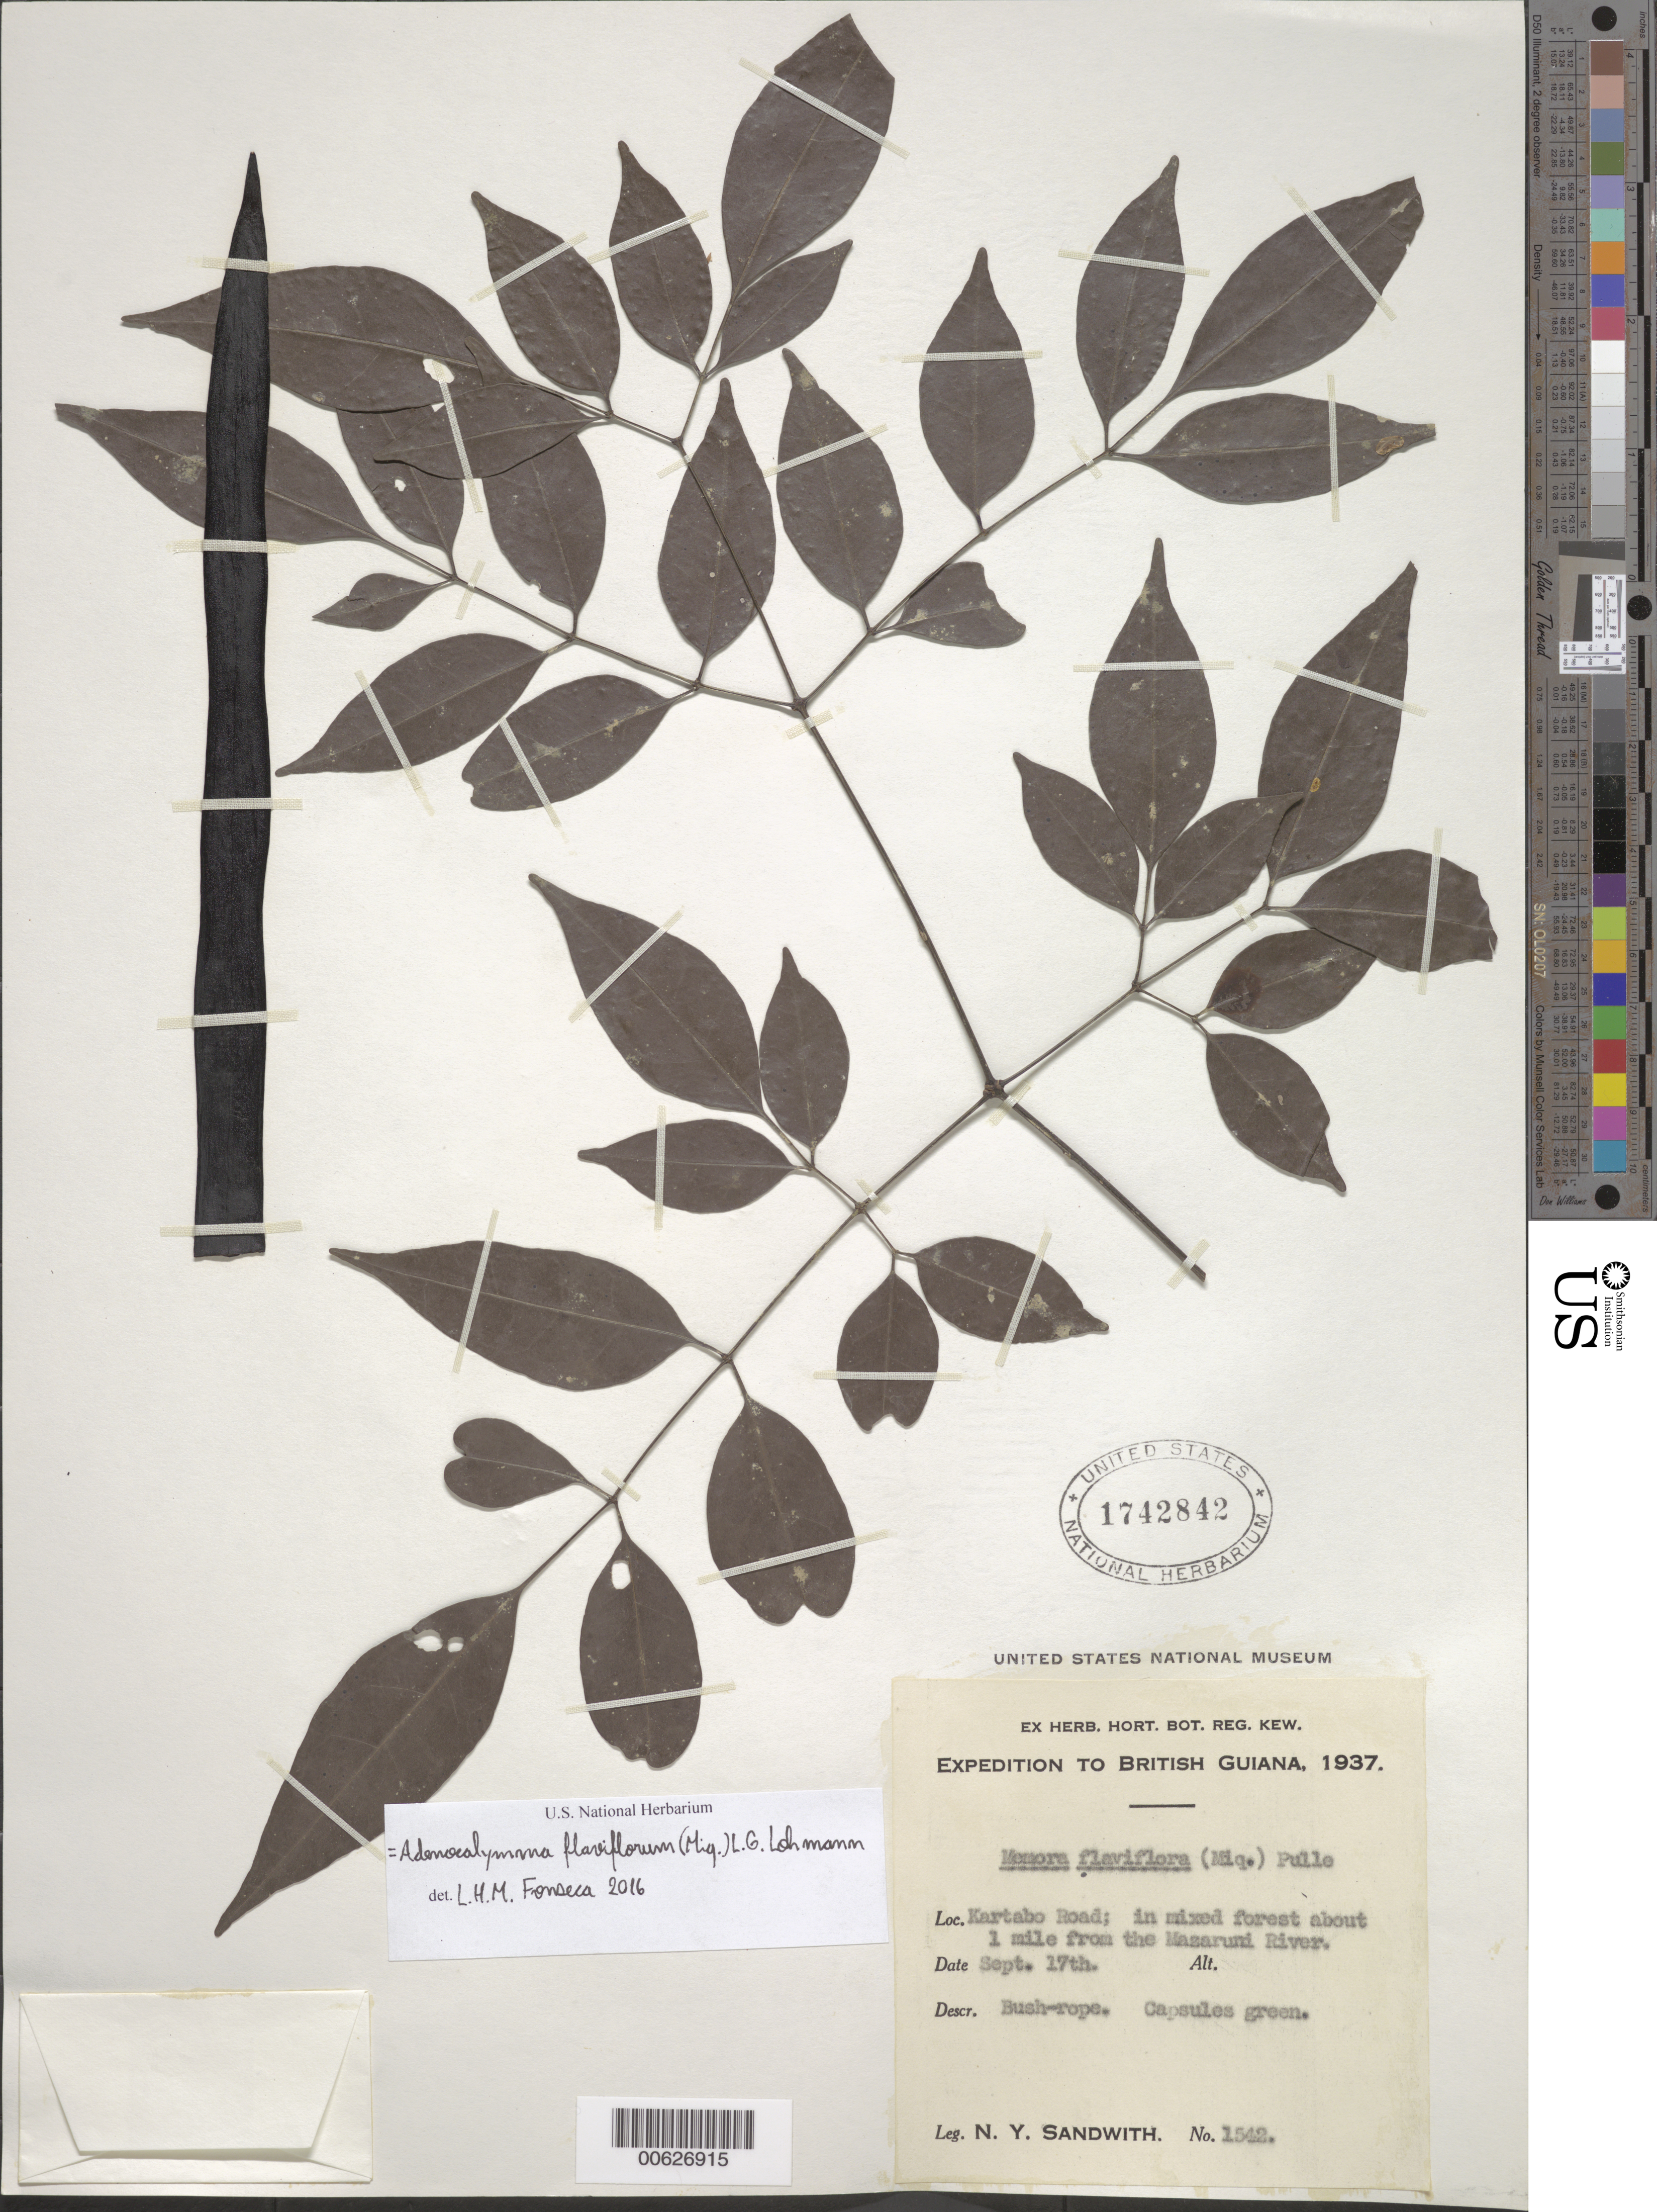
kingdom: Plantae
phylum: Tracheophyta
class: Magnoliopsida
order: Lamiales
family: Bignoniaceae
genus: Adenocalymma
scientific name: Adenocalymma flaviflorum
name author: (Miq.) L.G. Lohmann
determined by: Fonseca, L. H. M.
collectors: N. Y. Sandwith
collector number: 1542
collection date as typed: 17-Sep-37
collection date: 1937-09-17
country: Guyana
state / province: Cuyuni-Mazaruni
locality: Kartabo Road, 1 mi. from Mazaruni R.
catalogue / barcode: US 1742842